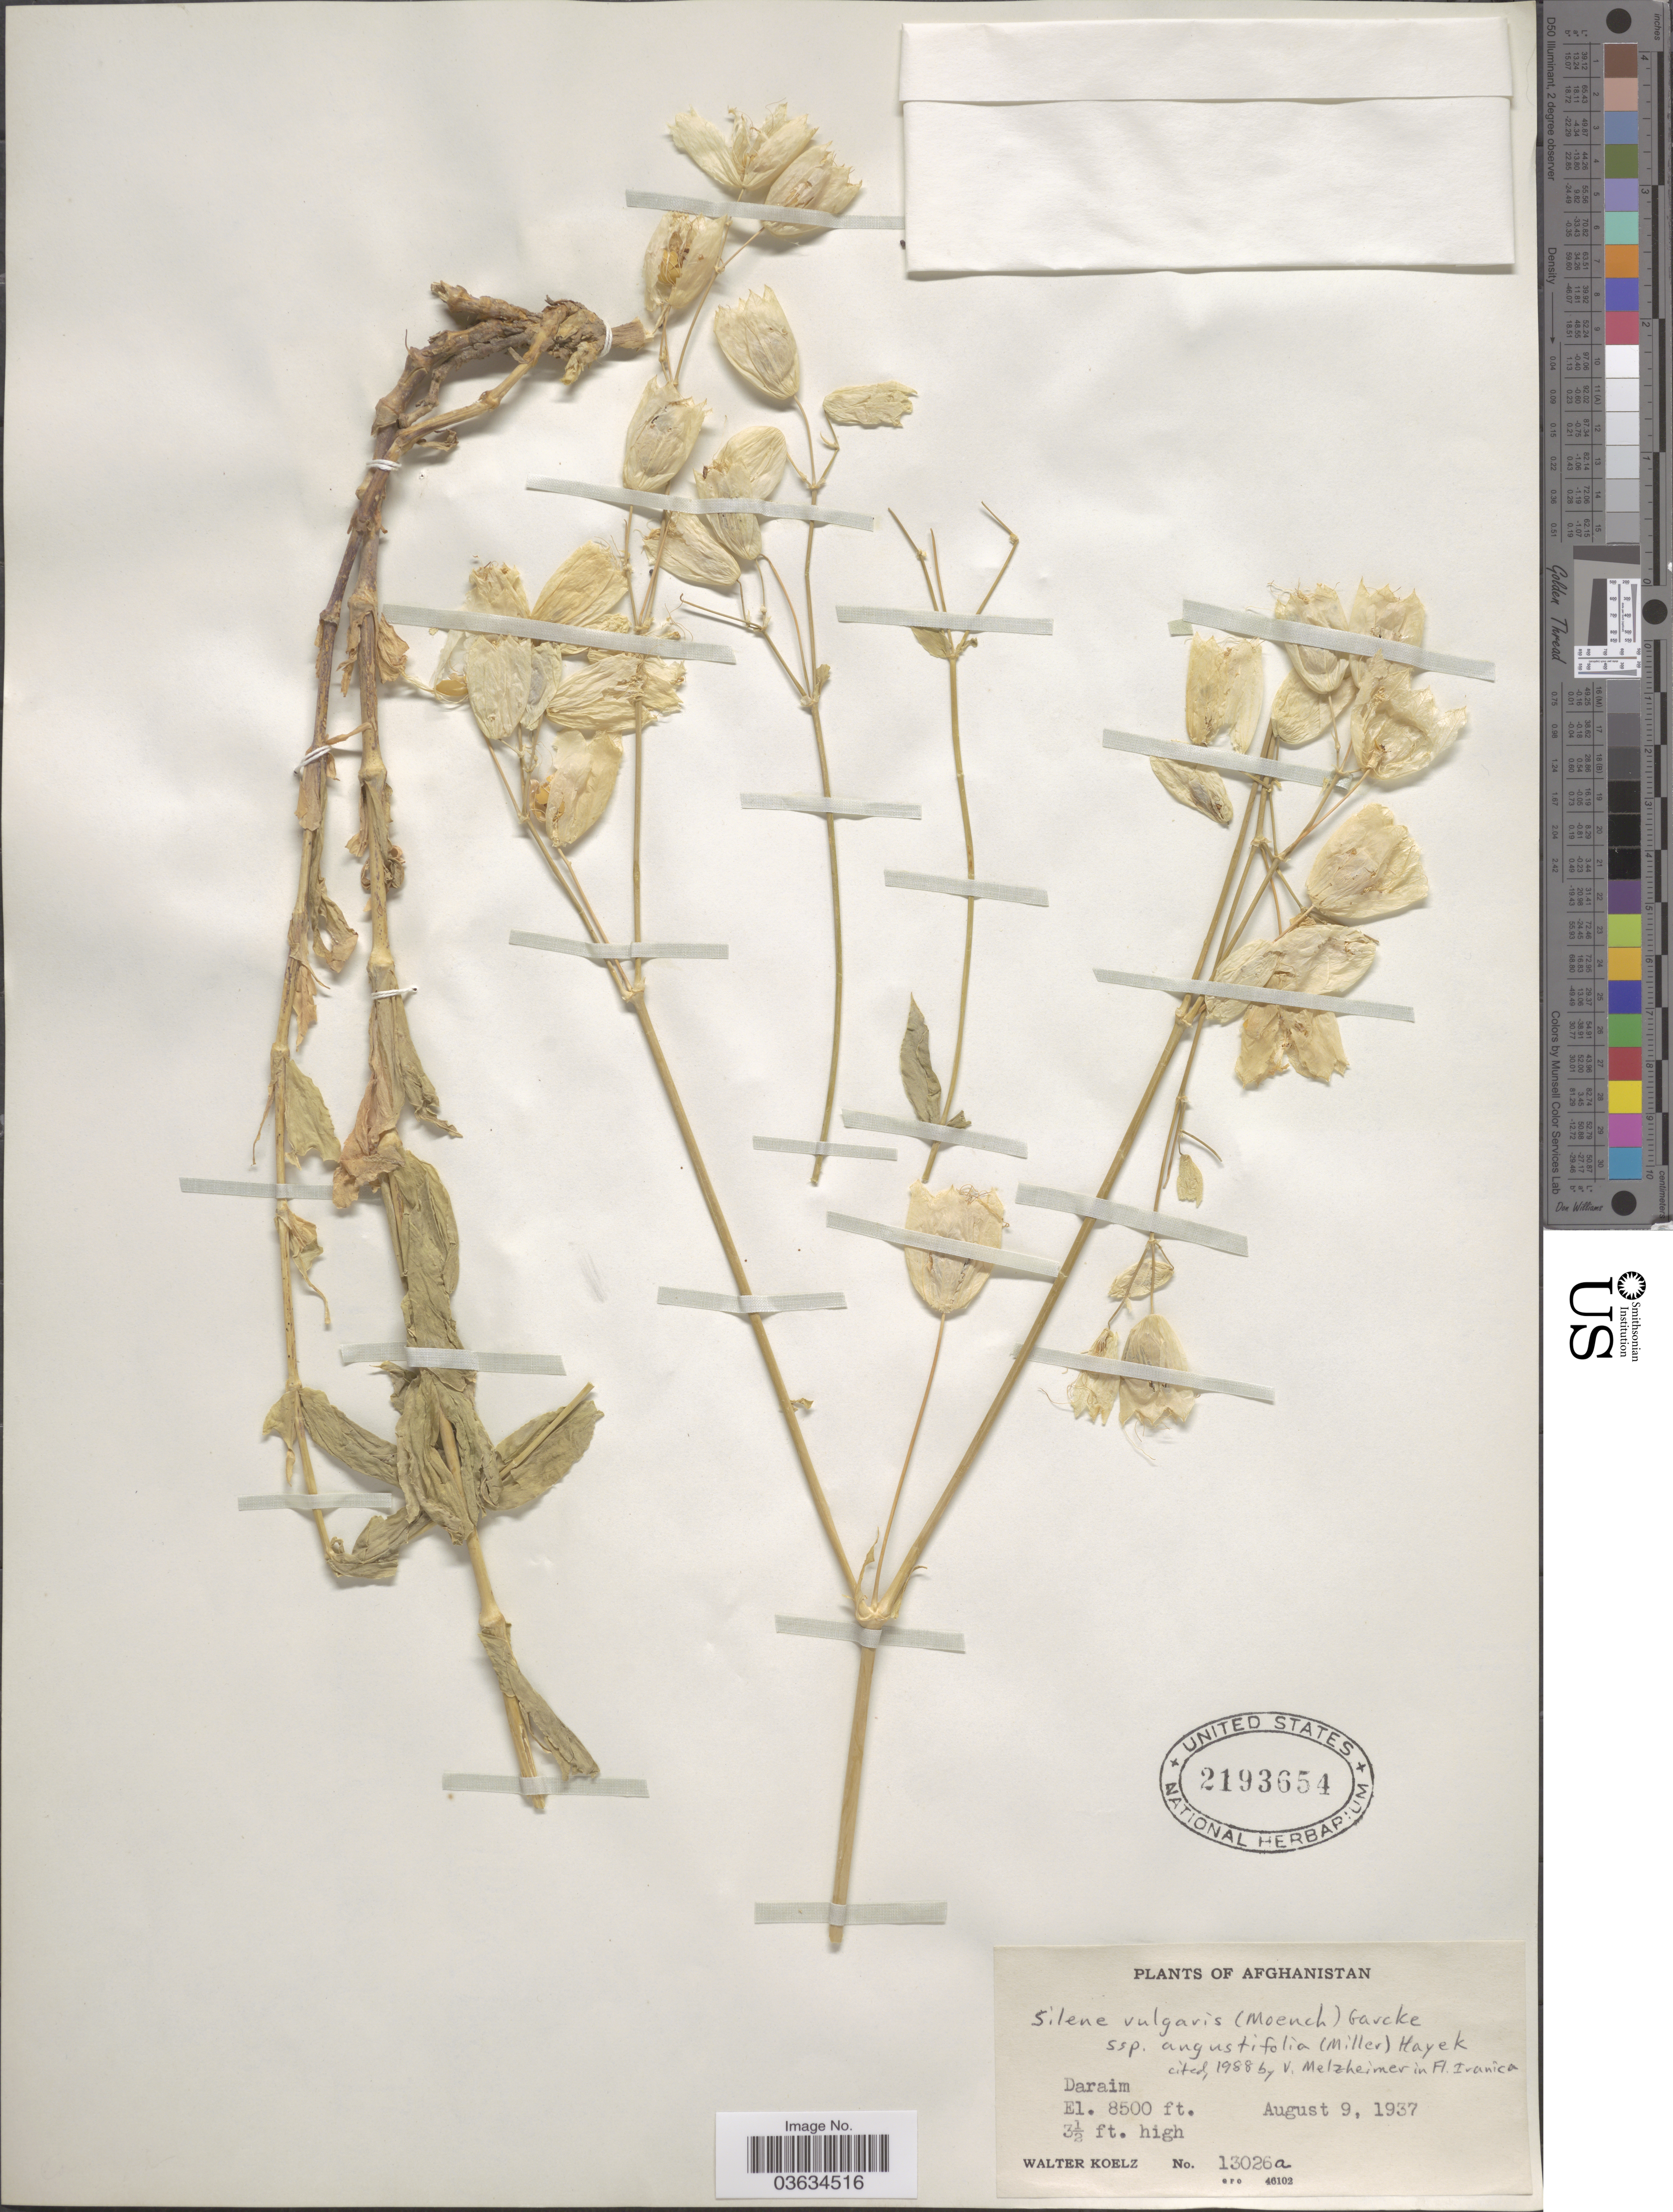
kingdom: Plantae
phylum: Tracheophyta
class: Magnoliopsida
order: Caryophyllales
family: Caryophyllaceae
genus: Silene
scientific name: Silene vulgaris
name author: (Moench) Garcke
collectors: W. N. Koelz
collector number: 13026a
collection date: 1937-08-09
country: Afghanistan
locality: Daraim.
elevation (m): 2591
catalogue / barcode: US 2193654